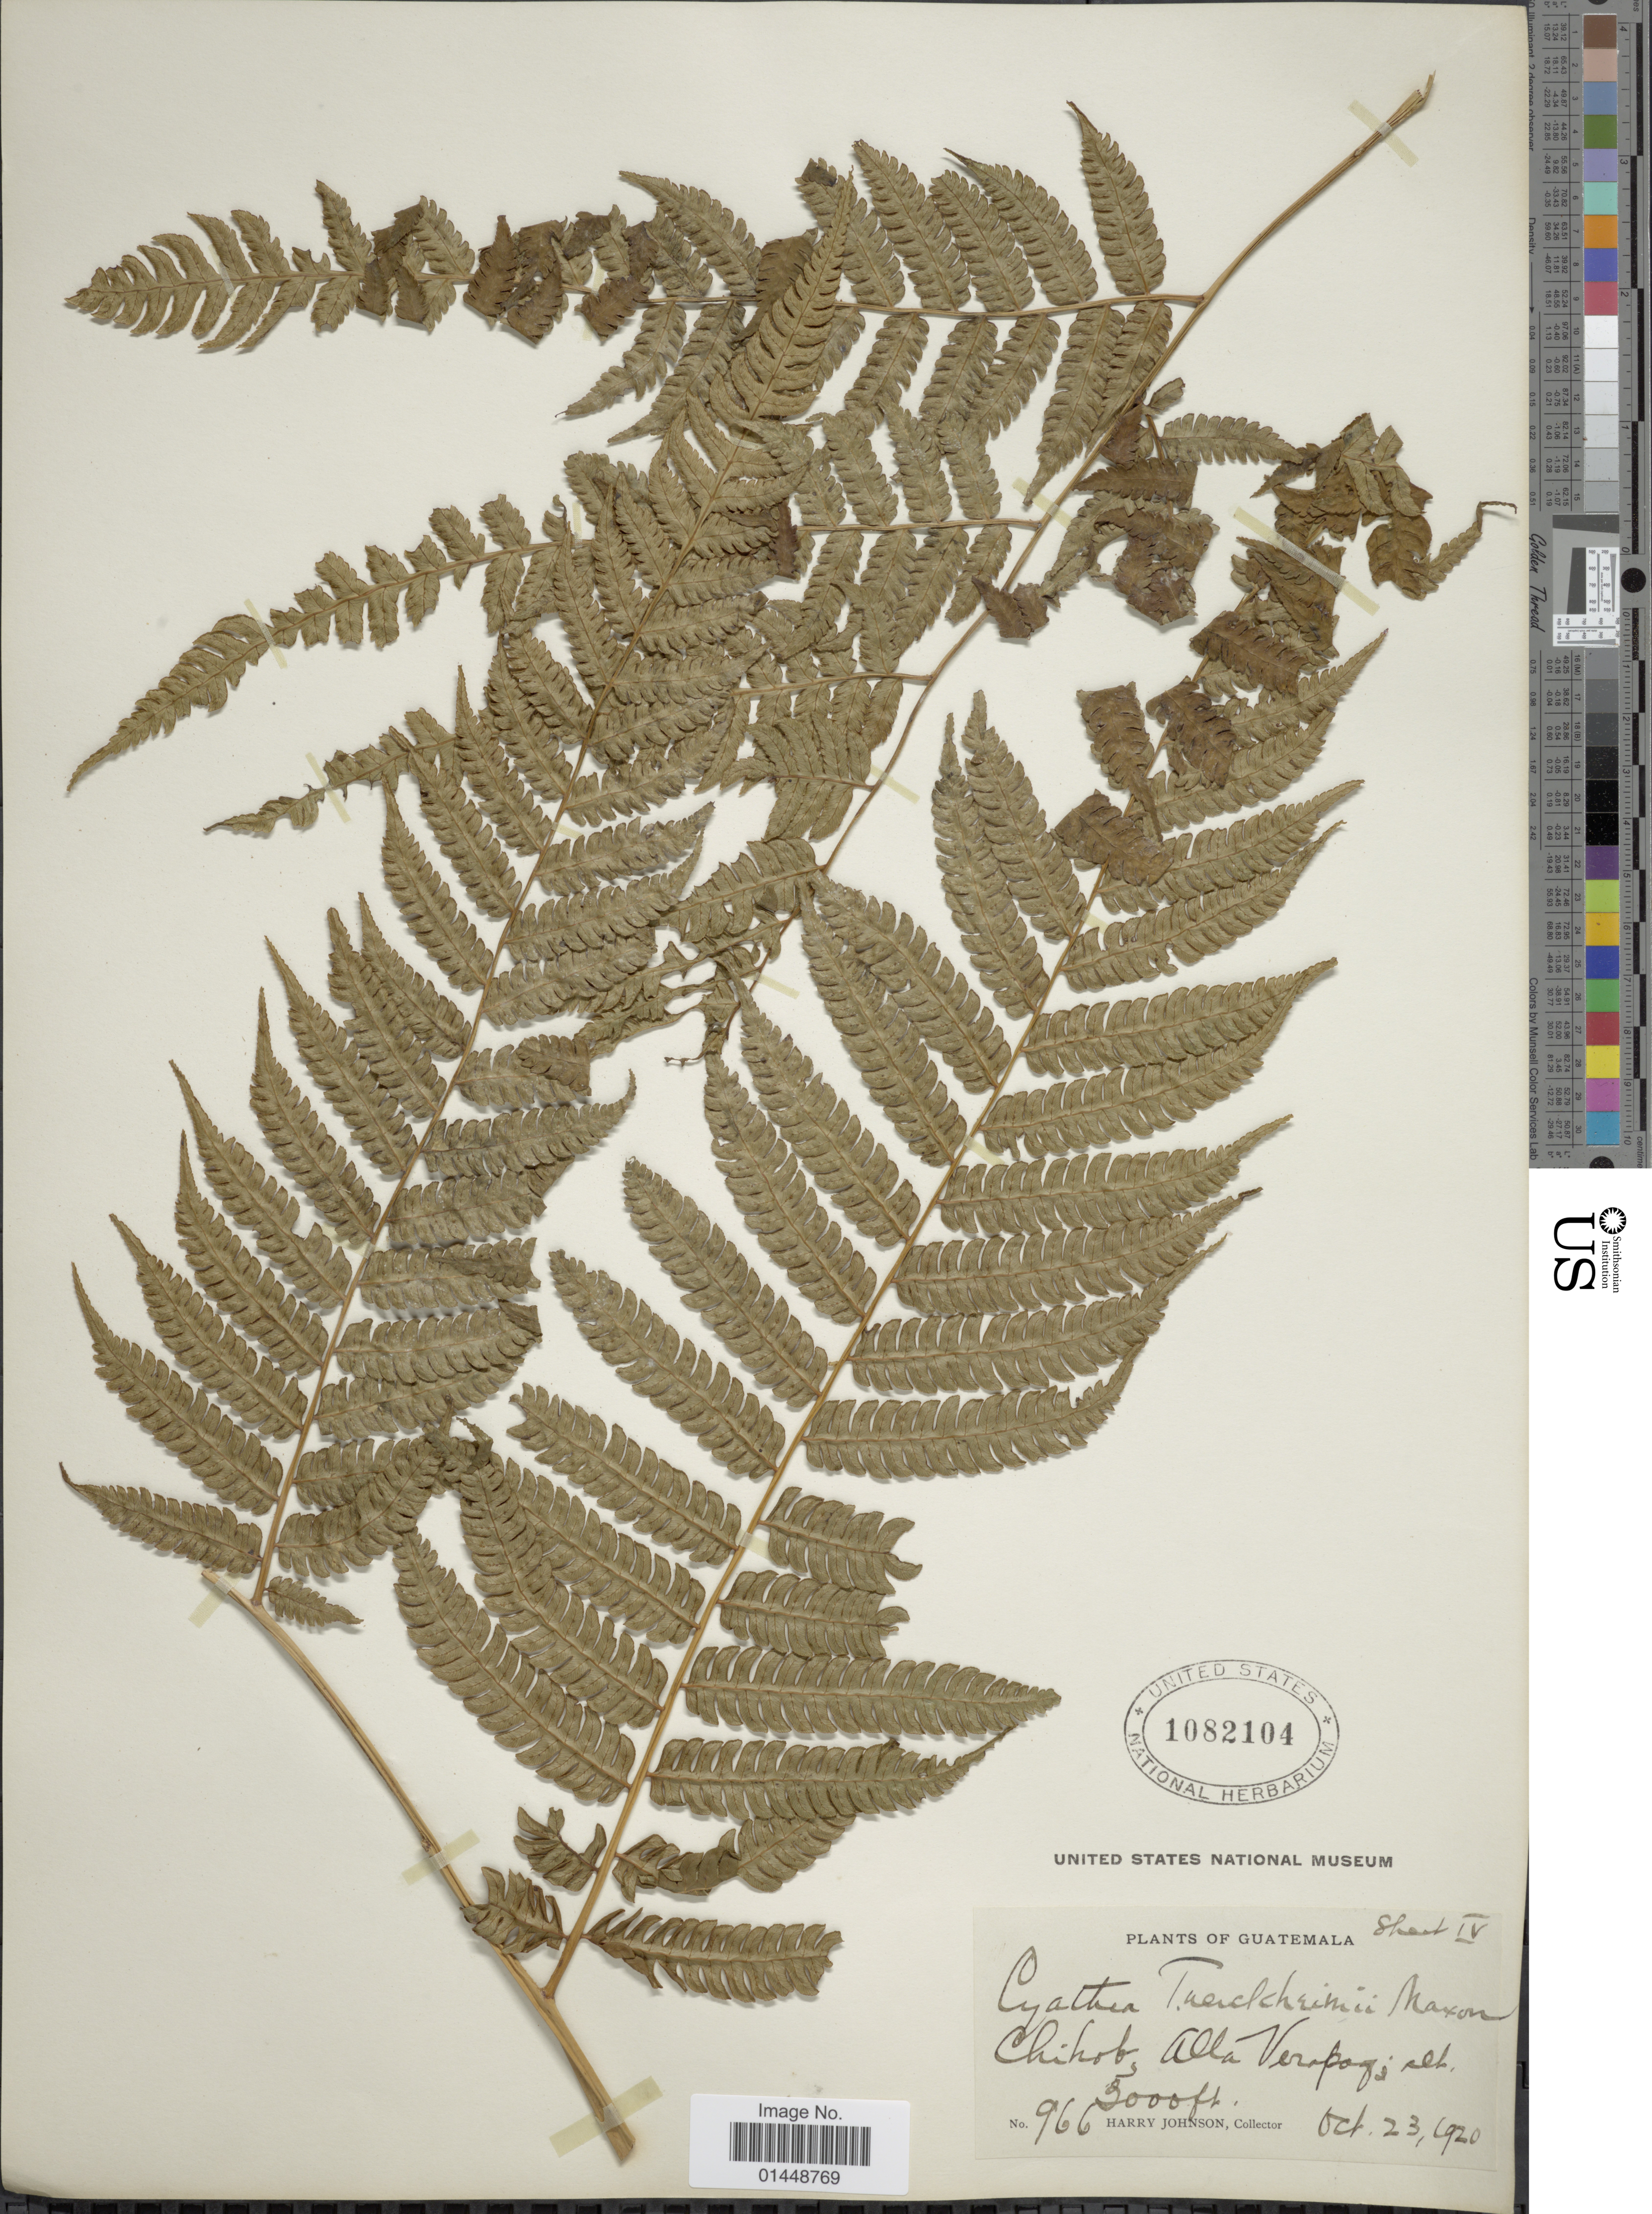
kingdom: Plantae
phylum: Tracheophyta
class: Polypodiopsida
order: Cyatheales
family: Cyatheaceae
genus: Cyathea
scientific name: Cyathea divergens var. tuerckheimii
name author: (Maxon) R.M. Tryon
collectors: H. Johnson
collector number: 966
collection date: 1920-10-23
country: Guatemala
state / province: Alta Verapaz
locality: Chihob, Alta Verapaz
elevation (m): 914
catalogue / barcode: US 1082104